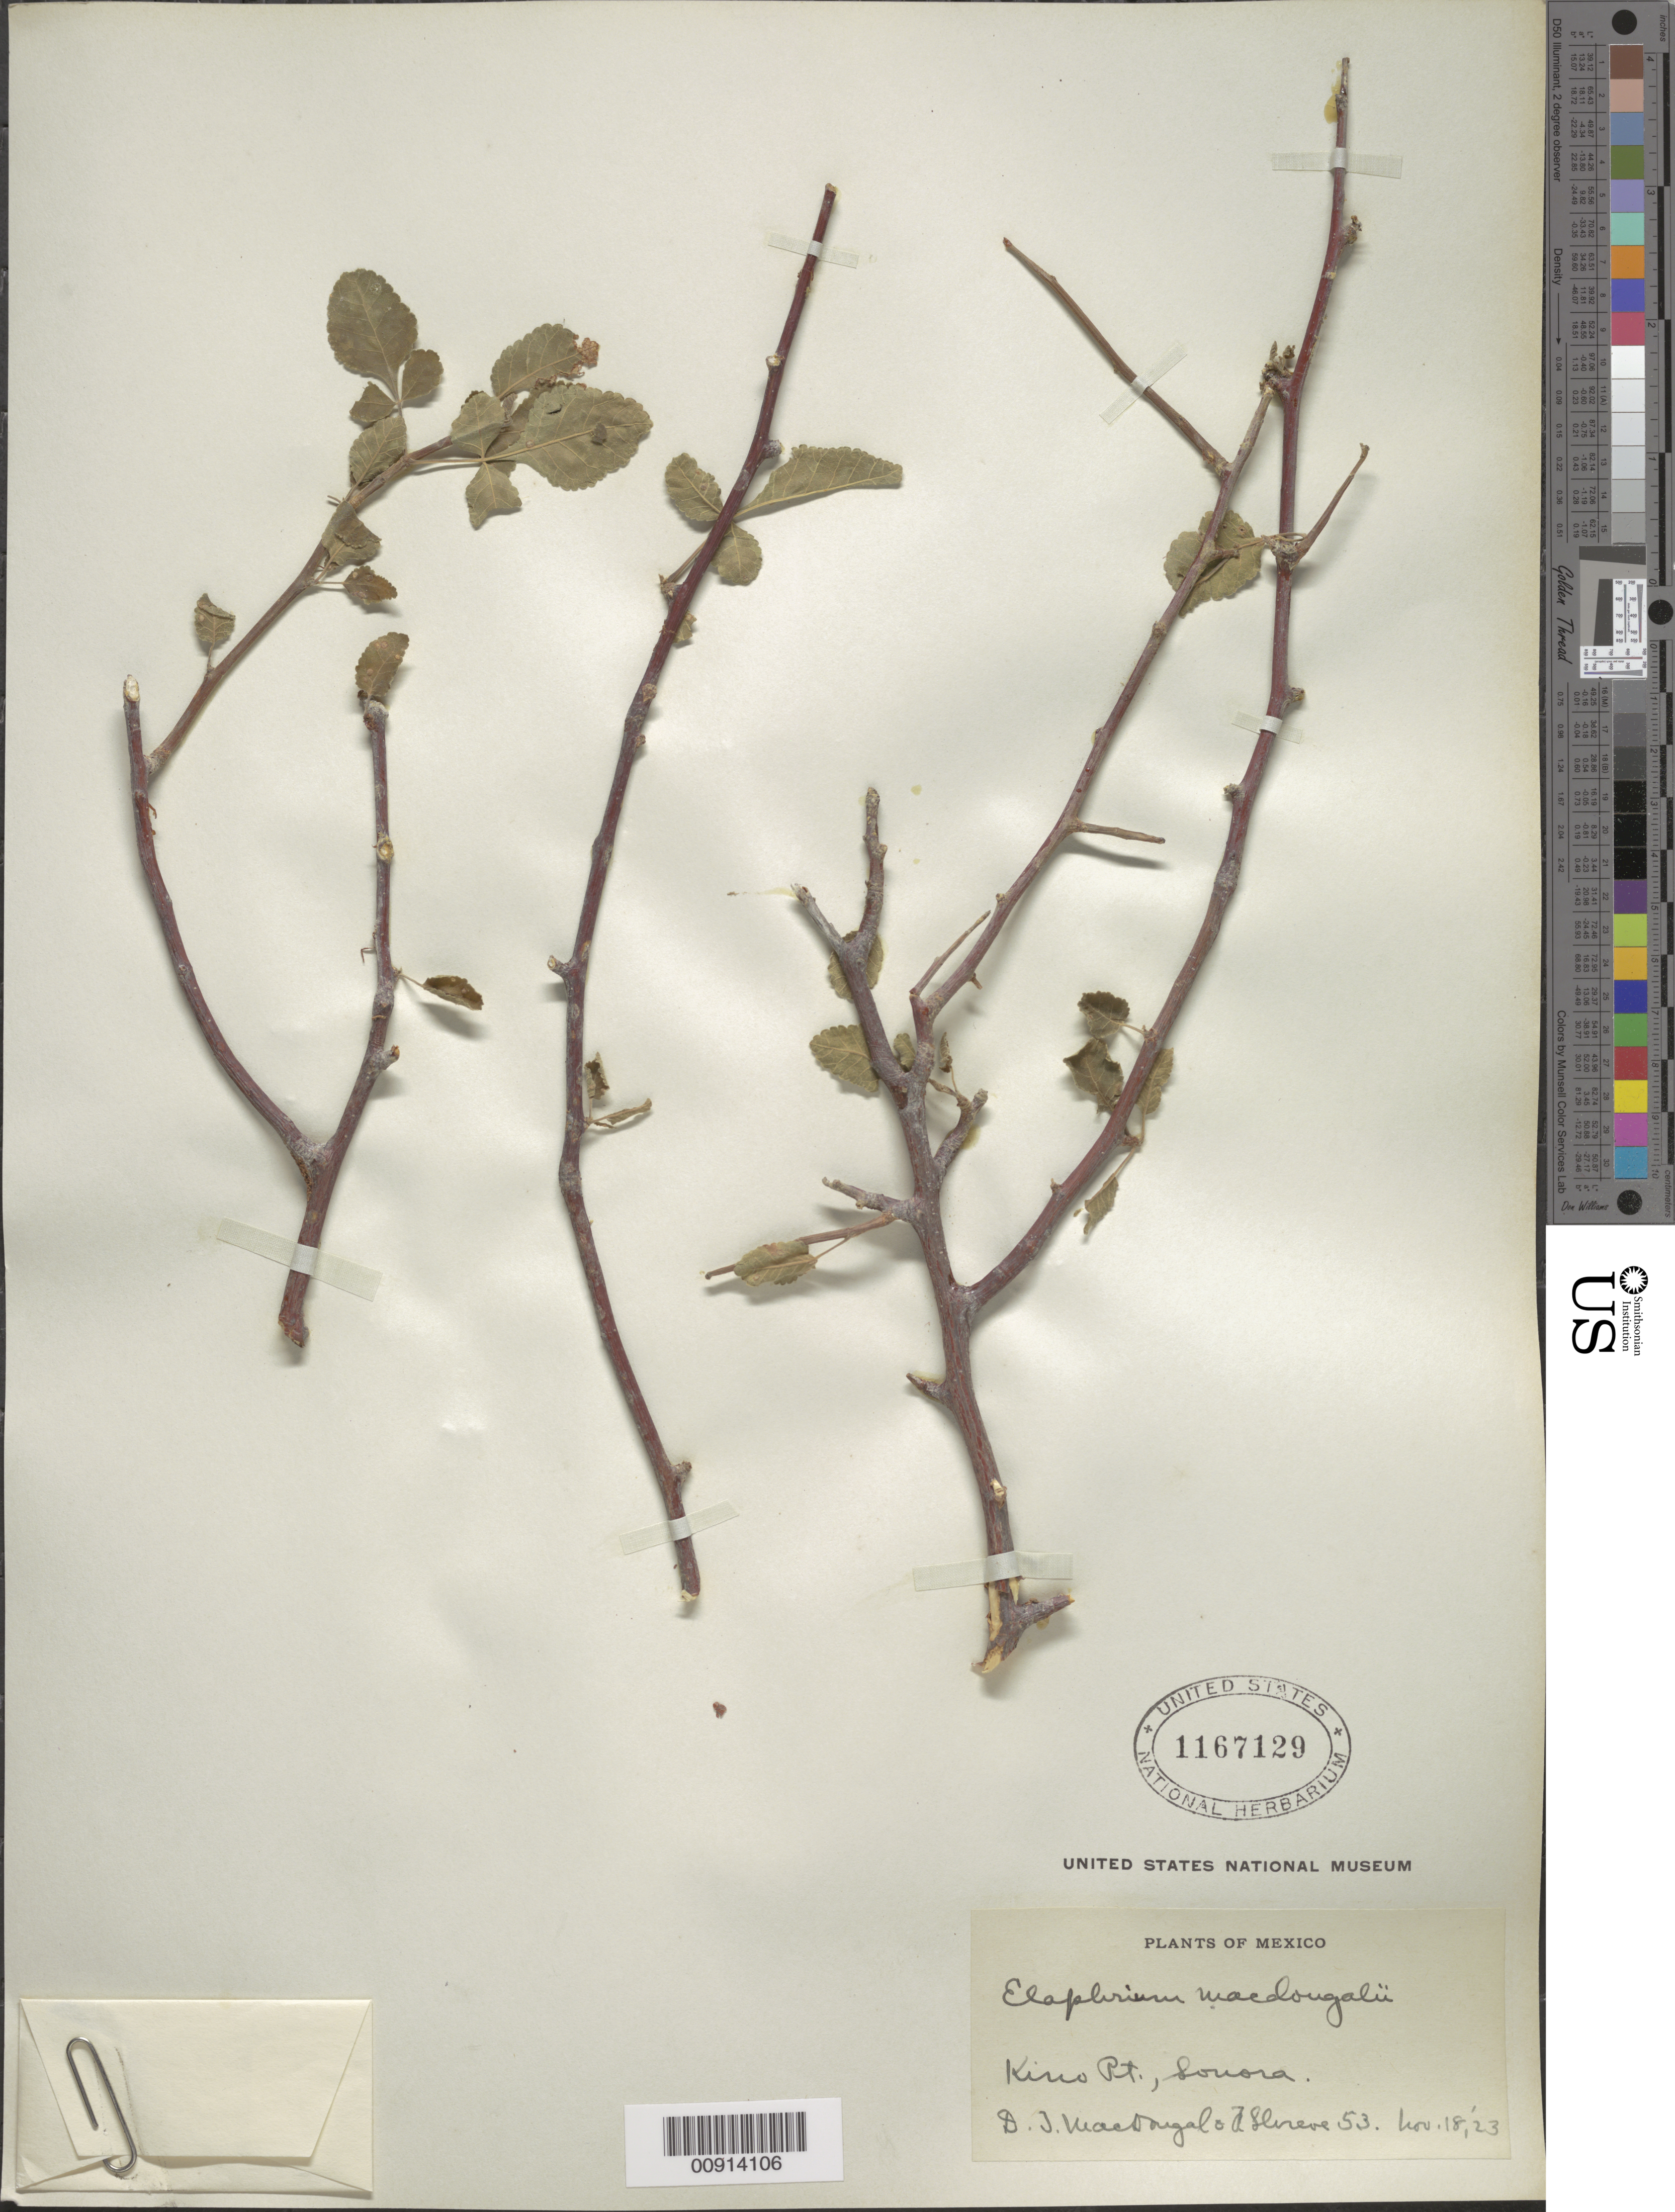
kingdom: Plantae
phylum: Tracheophyta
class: Magnoliopsida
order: Sapindales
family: Burseraceae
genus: Bursera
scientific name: Bursera hindsiana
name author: (Benth.) Engl.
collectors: D. T. MacDougal & F. Shreve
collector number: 53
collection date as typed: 18 Nov 1923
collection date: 1923-11-18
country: Mexico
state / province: Sonora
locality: Kino Pt., Sonora.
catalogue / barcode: US 1167129